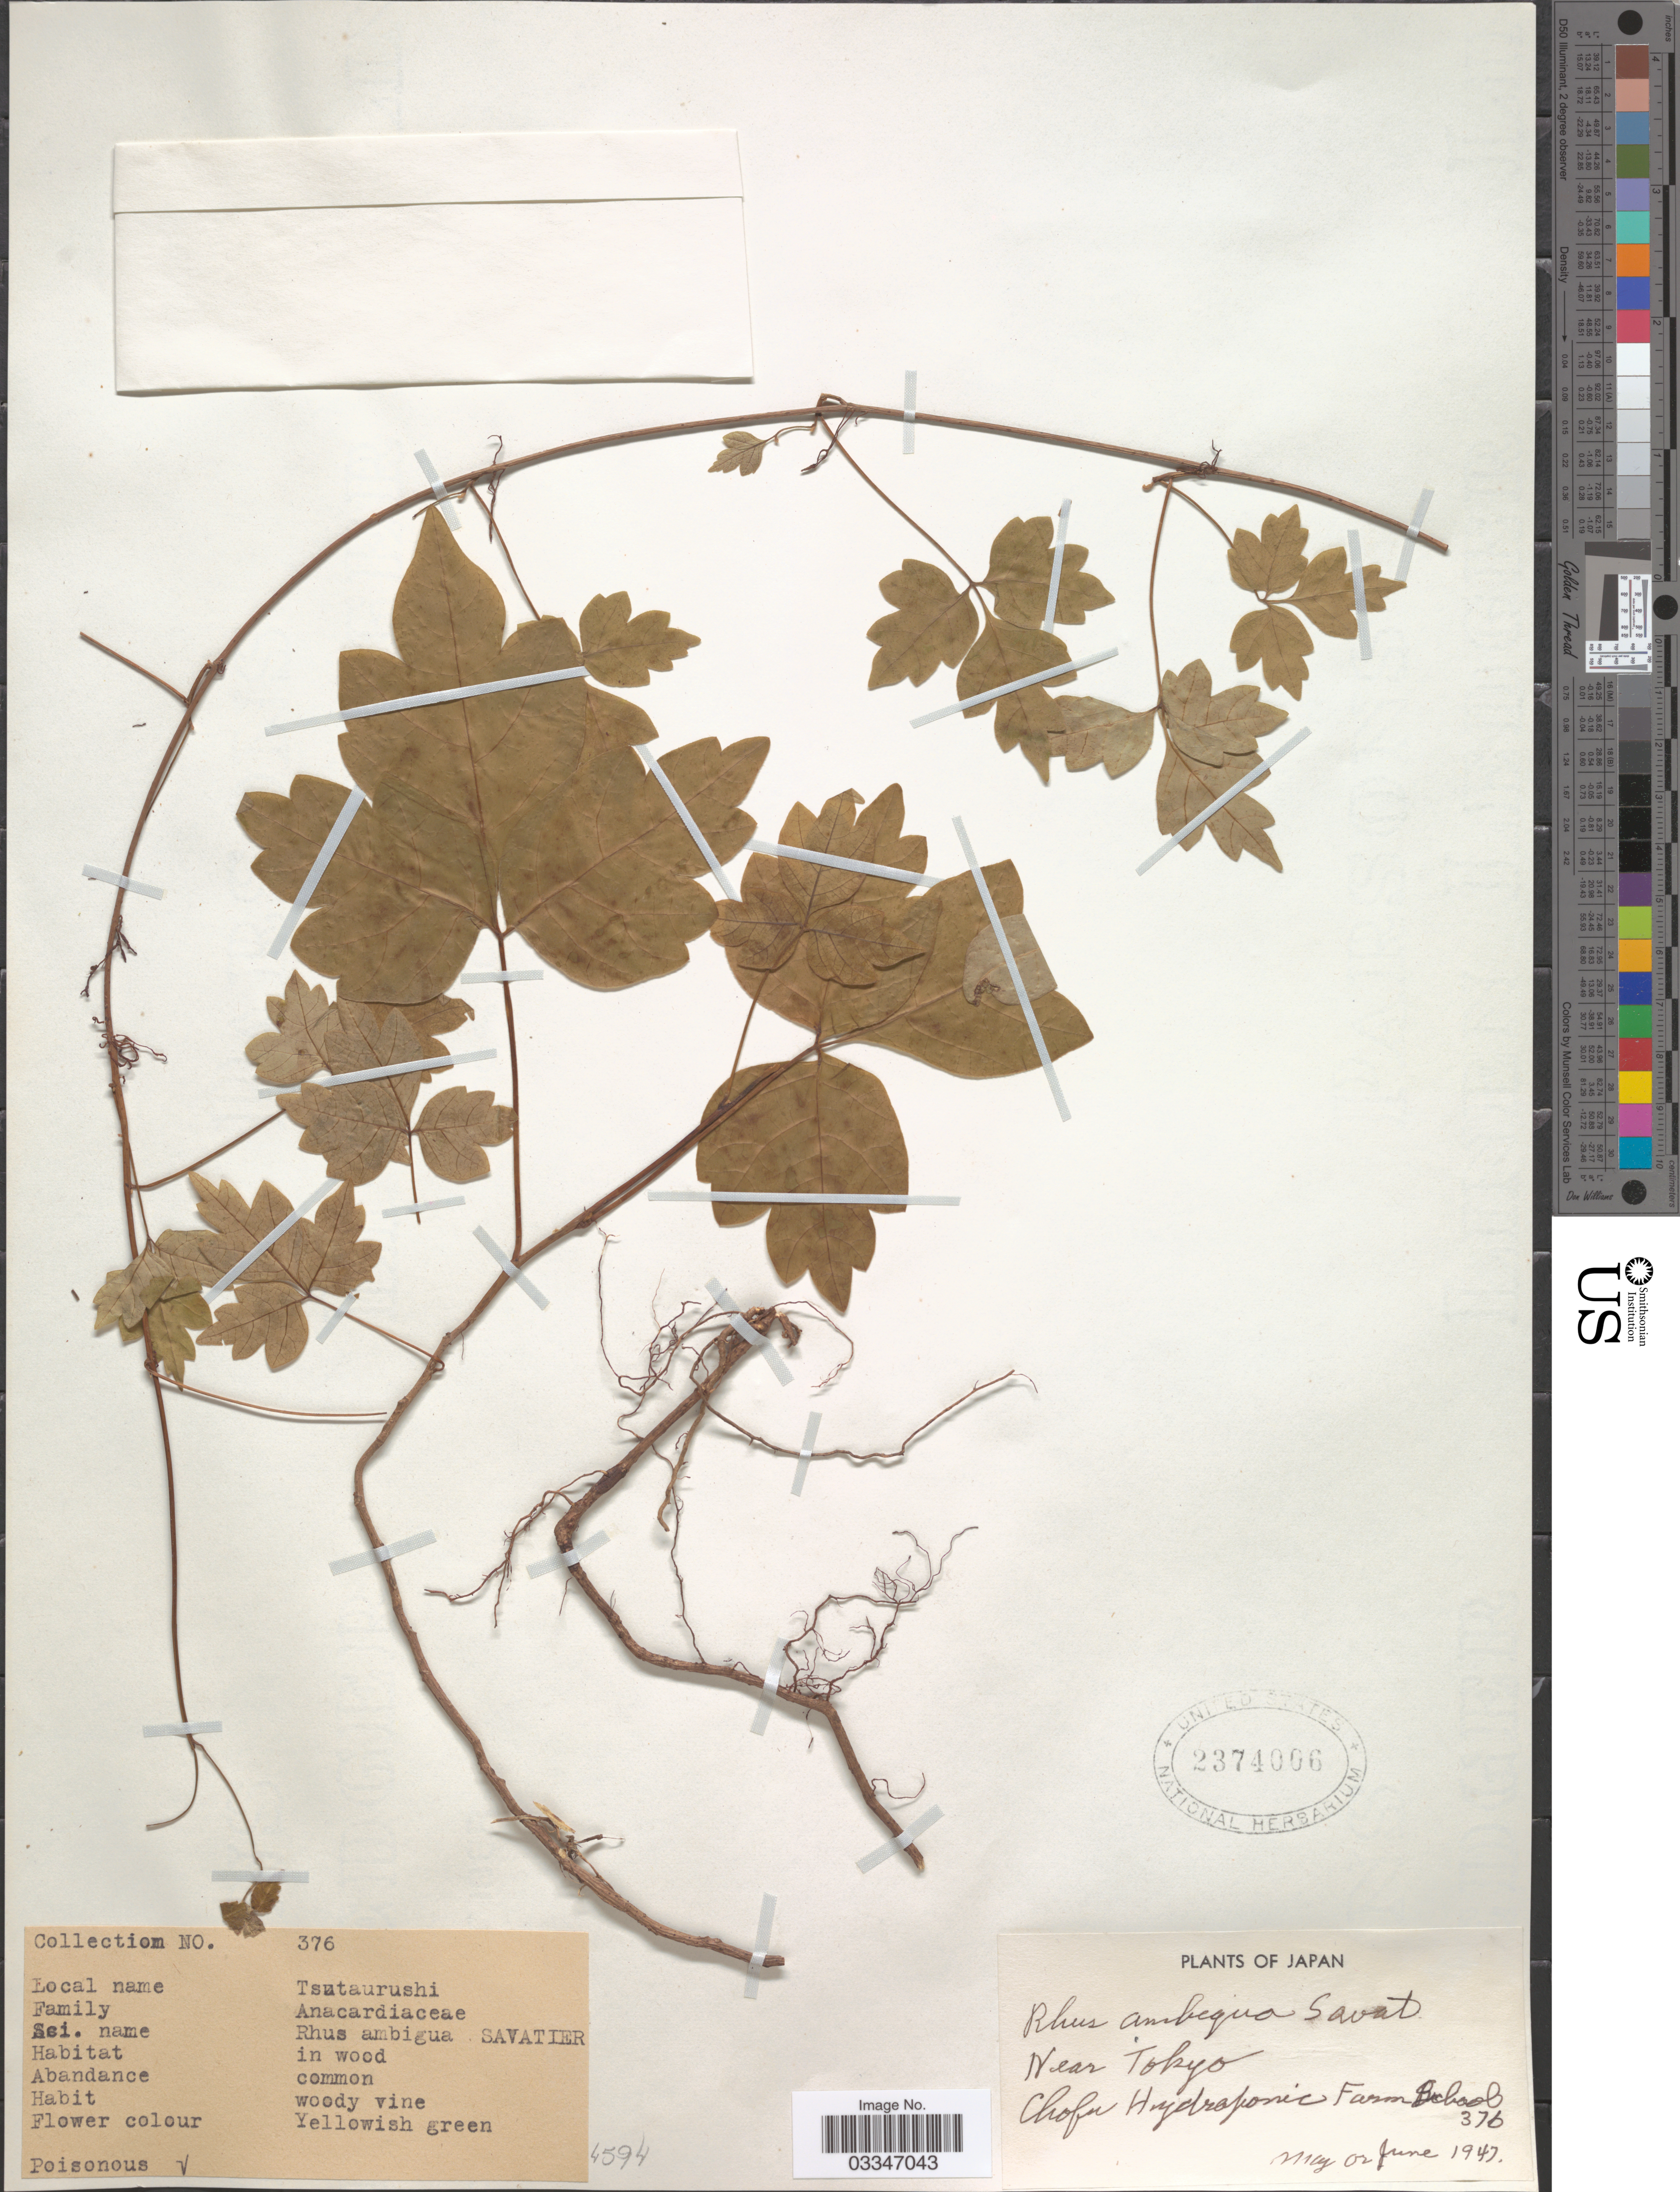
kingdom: Plantae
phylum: Tracheophyta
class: Magnoliopsida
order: Sapindales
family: Anacardiaceae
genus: Toxicodendron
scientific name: Toxicodendron orientale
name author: Greene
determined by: Mitchell, John D.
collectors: Chofu Hydrofonic Farm School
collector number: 376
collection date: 1947-05/1947-06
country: Japan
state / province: Tokyo, Federal City of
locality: Near Tokyo.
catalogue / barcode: US 2374006